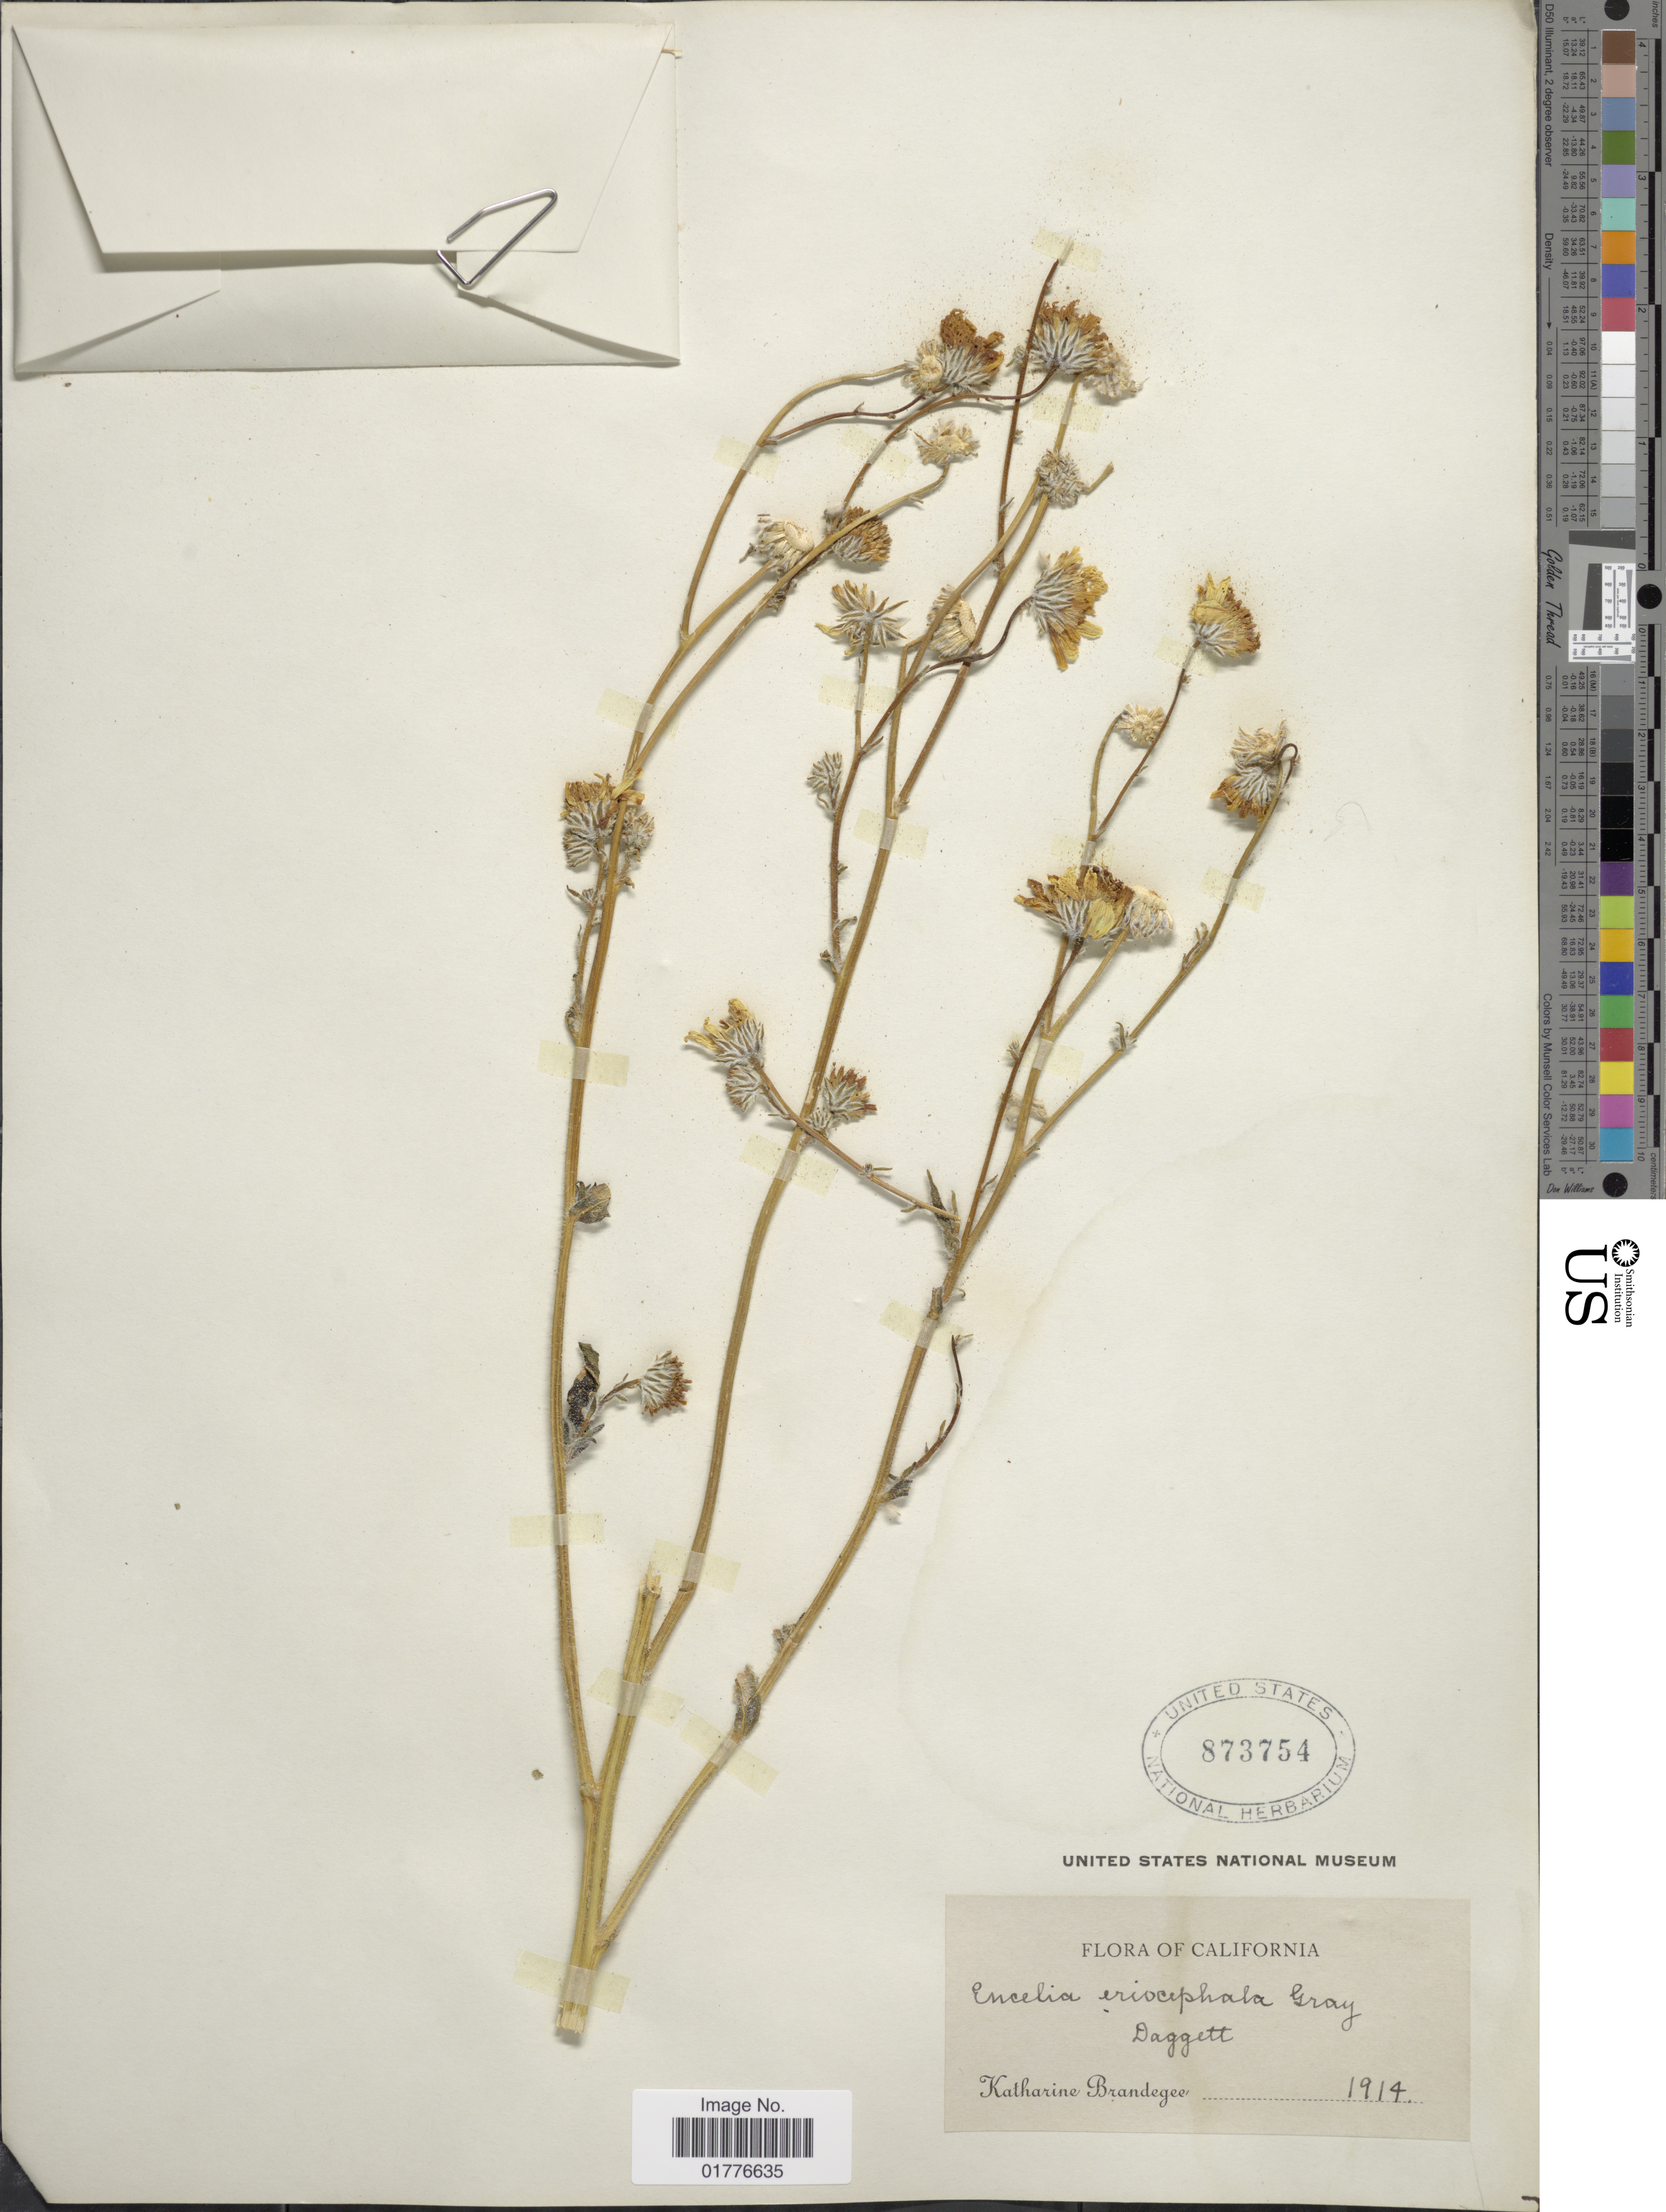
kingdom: Plantae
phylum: Tracheophyta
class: Magnoliopsida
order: Asterales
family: Asteraceae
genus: Geraea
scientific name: Geraea canescens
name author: Torr. & A. Gray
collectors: M. K. Brandegee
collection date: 1914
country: United States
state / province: California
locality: Daggett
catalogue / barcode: US 873754